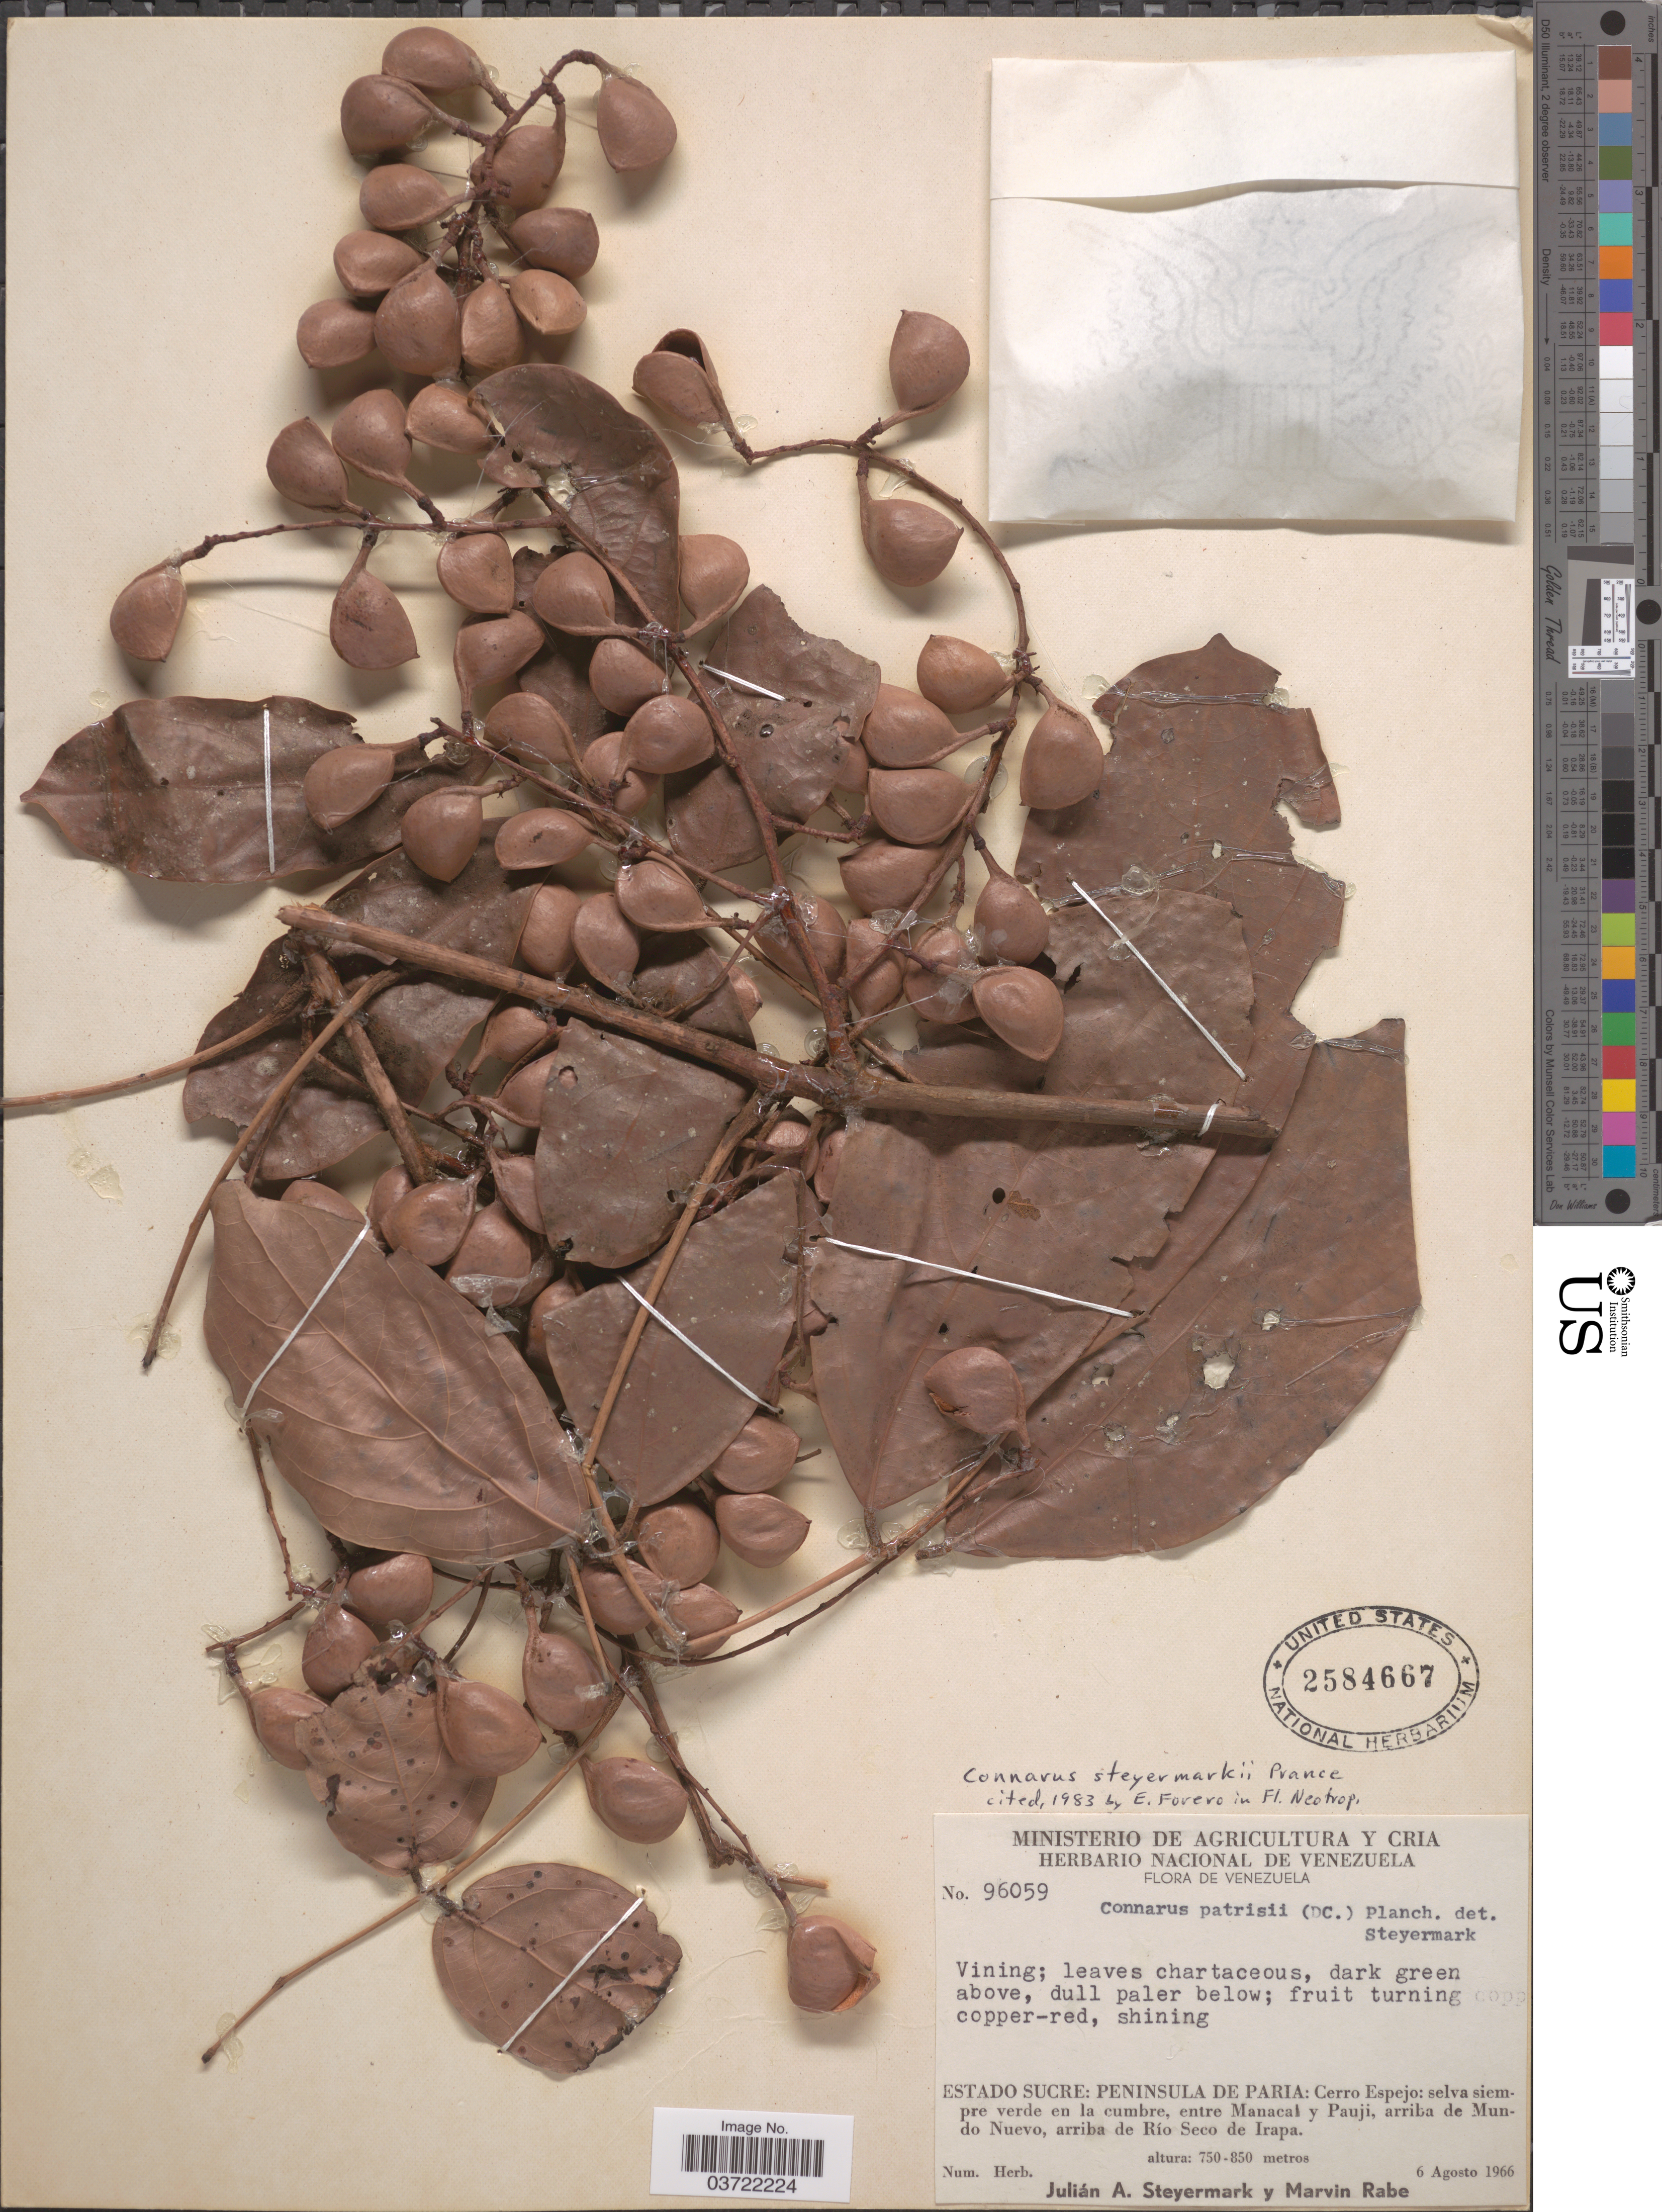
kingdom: Plantae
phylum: Tracheophyta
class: Magnoliopsida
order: Oxalidales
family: Connaraceae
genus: Connarus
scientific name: Connarus steyermarkii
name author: Prance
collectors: J. Steyermark & M. Rabe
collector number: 96059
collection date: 1966-08-06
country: Venezuela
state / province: Sucre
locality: Peninsula de Paria: Cerro Espejo: selva siempre verde en la cumbre, entre Manacal y Pauji, arriba de Mundo Nuevo, arriba de Río Seco de Irapa.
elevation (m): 750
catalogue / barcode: US 2584667